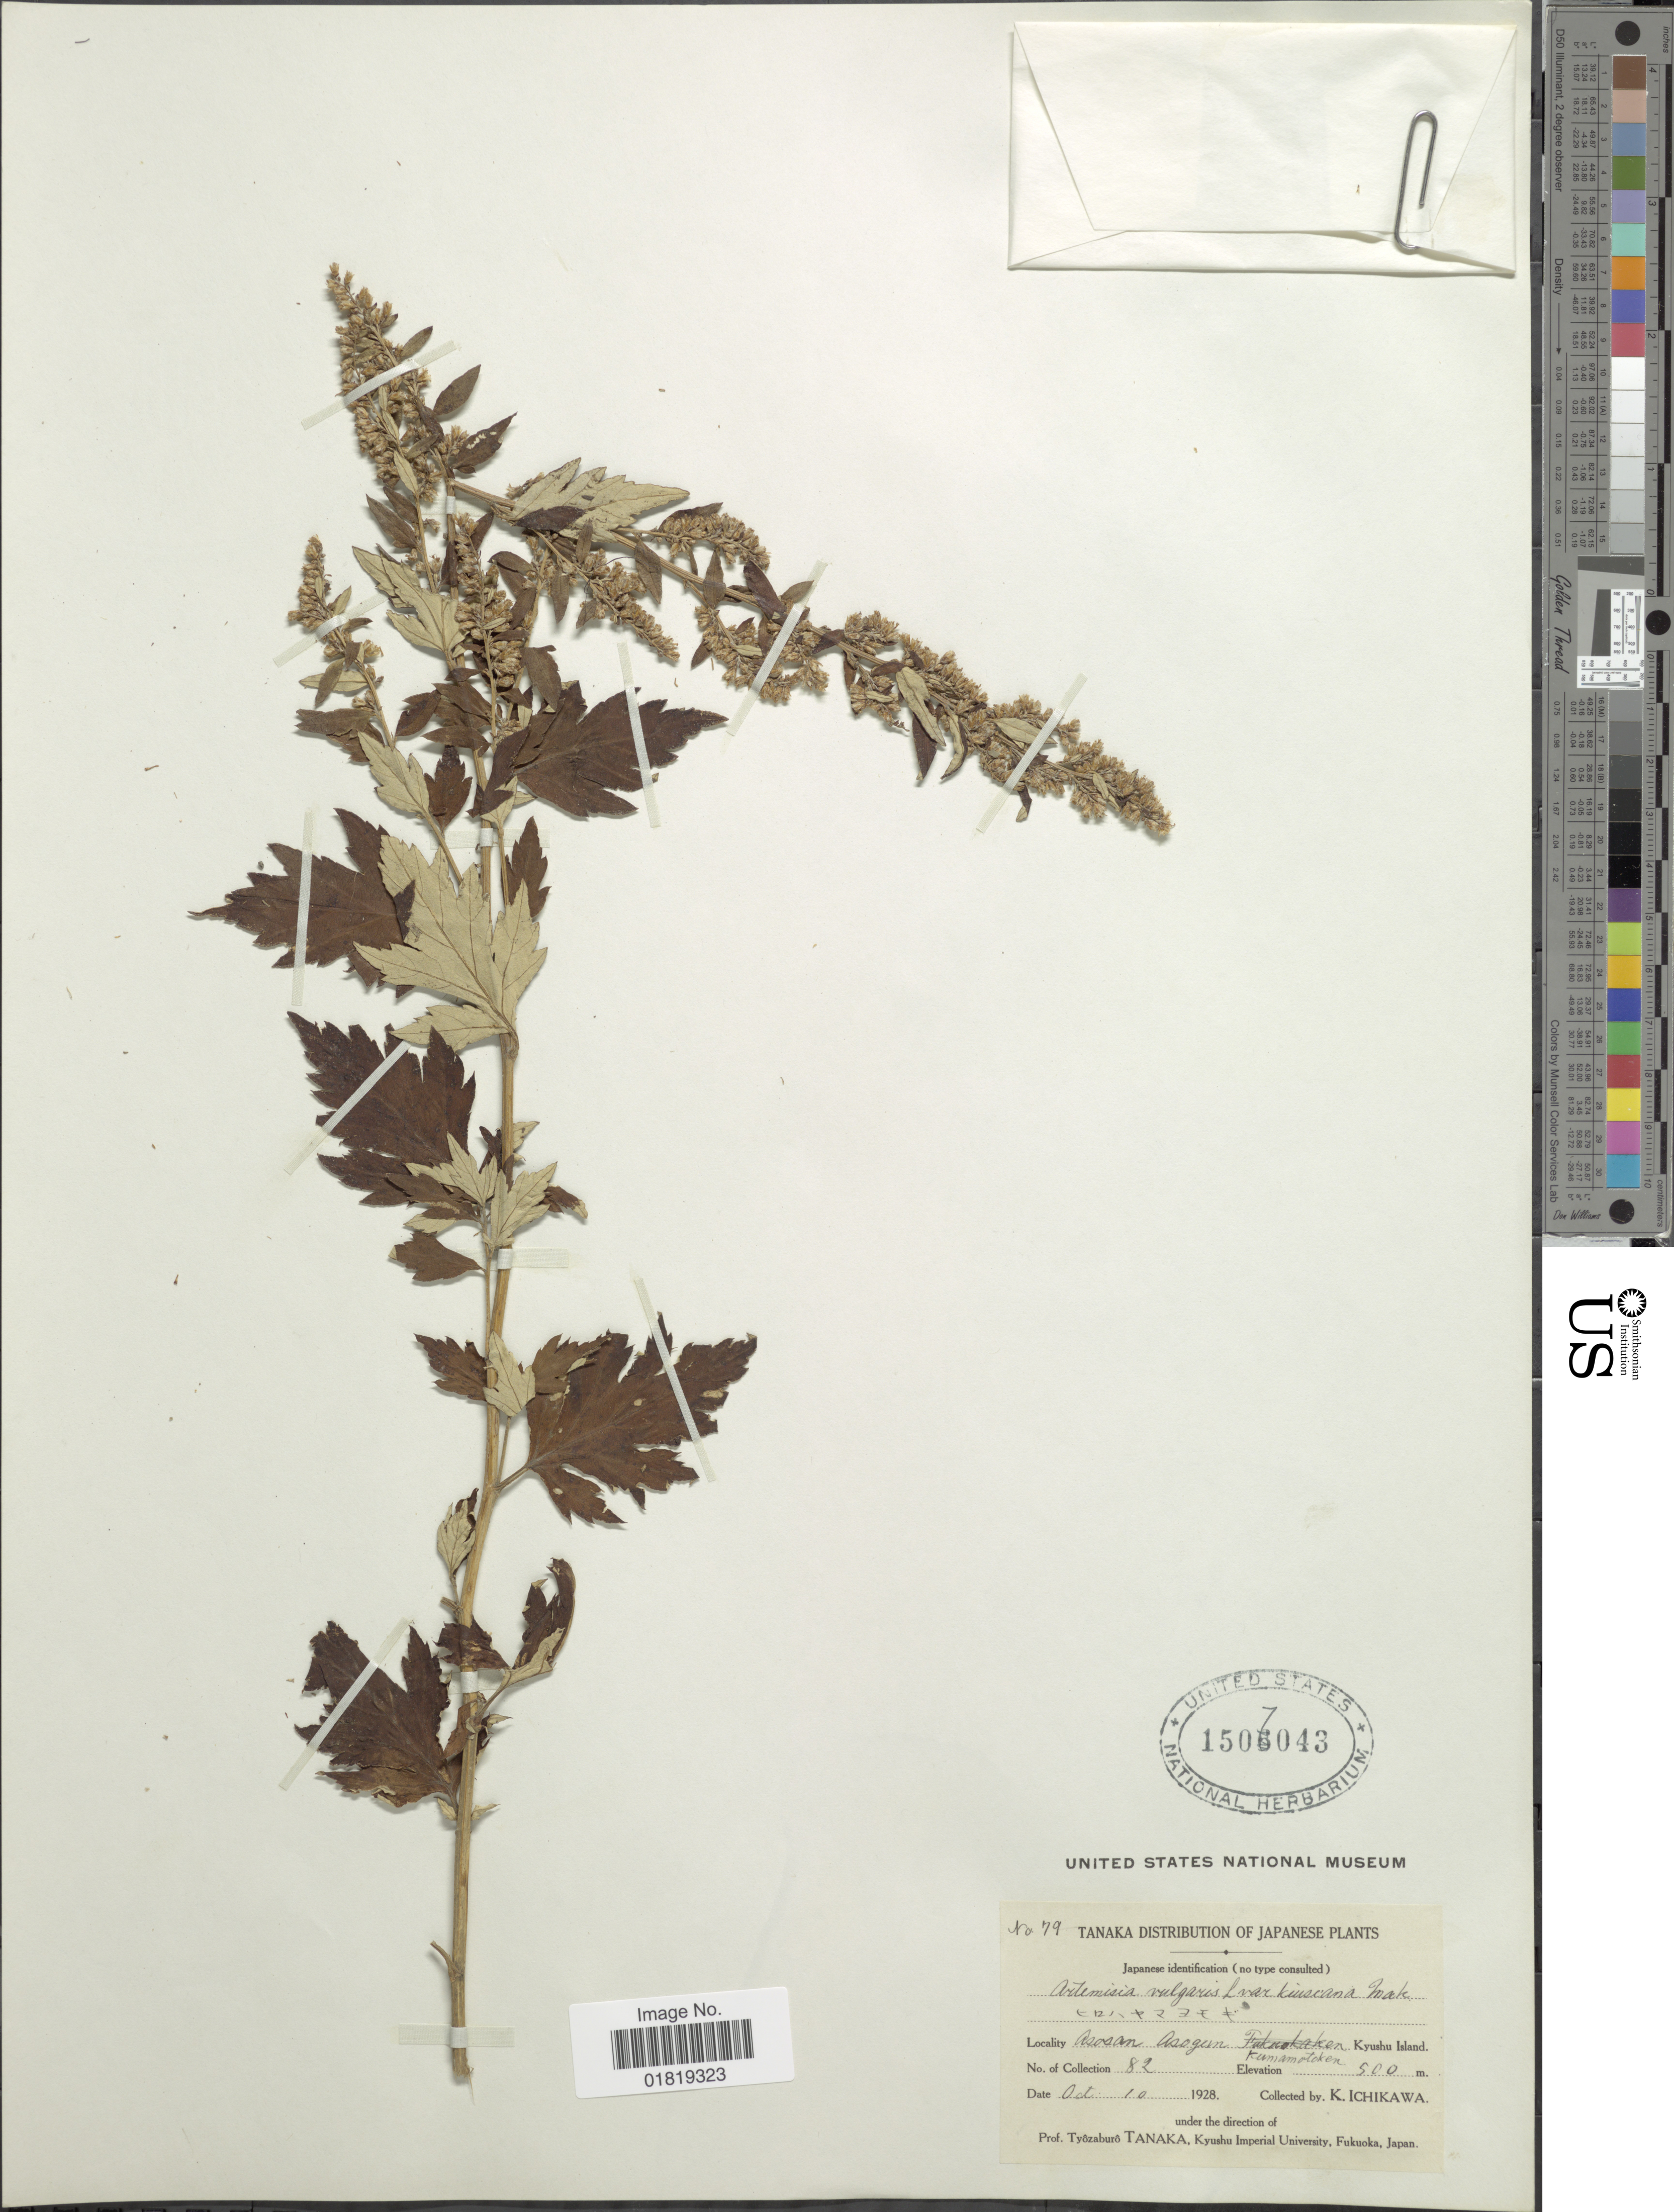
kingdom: Plantae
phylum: Tracheophyta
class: Magnoliopsida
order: Asterales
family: Asteraceae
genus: Artemisia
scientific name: Artemisia vulgaris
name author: L.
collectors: K. Ichikawa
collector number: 79/82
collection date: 1928-10-10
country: Japan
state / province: Kumamoto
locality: Arosan Arogun, Kumamotoken, Kyushu Island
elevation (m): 500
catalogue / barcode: US 1507043